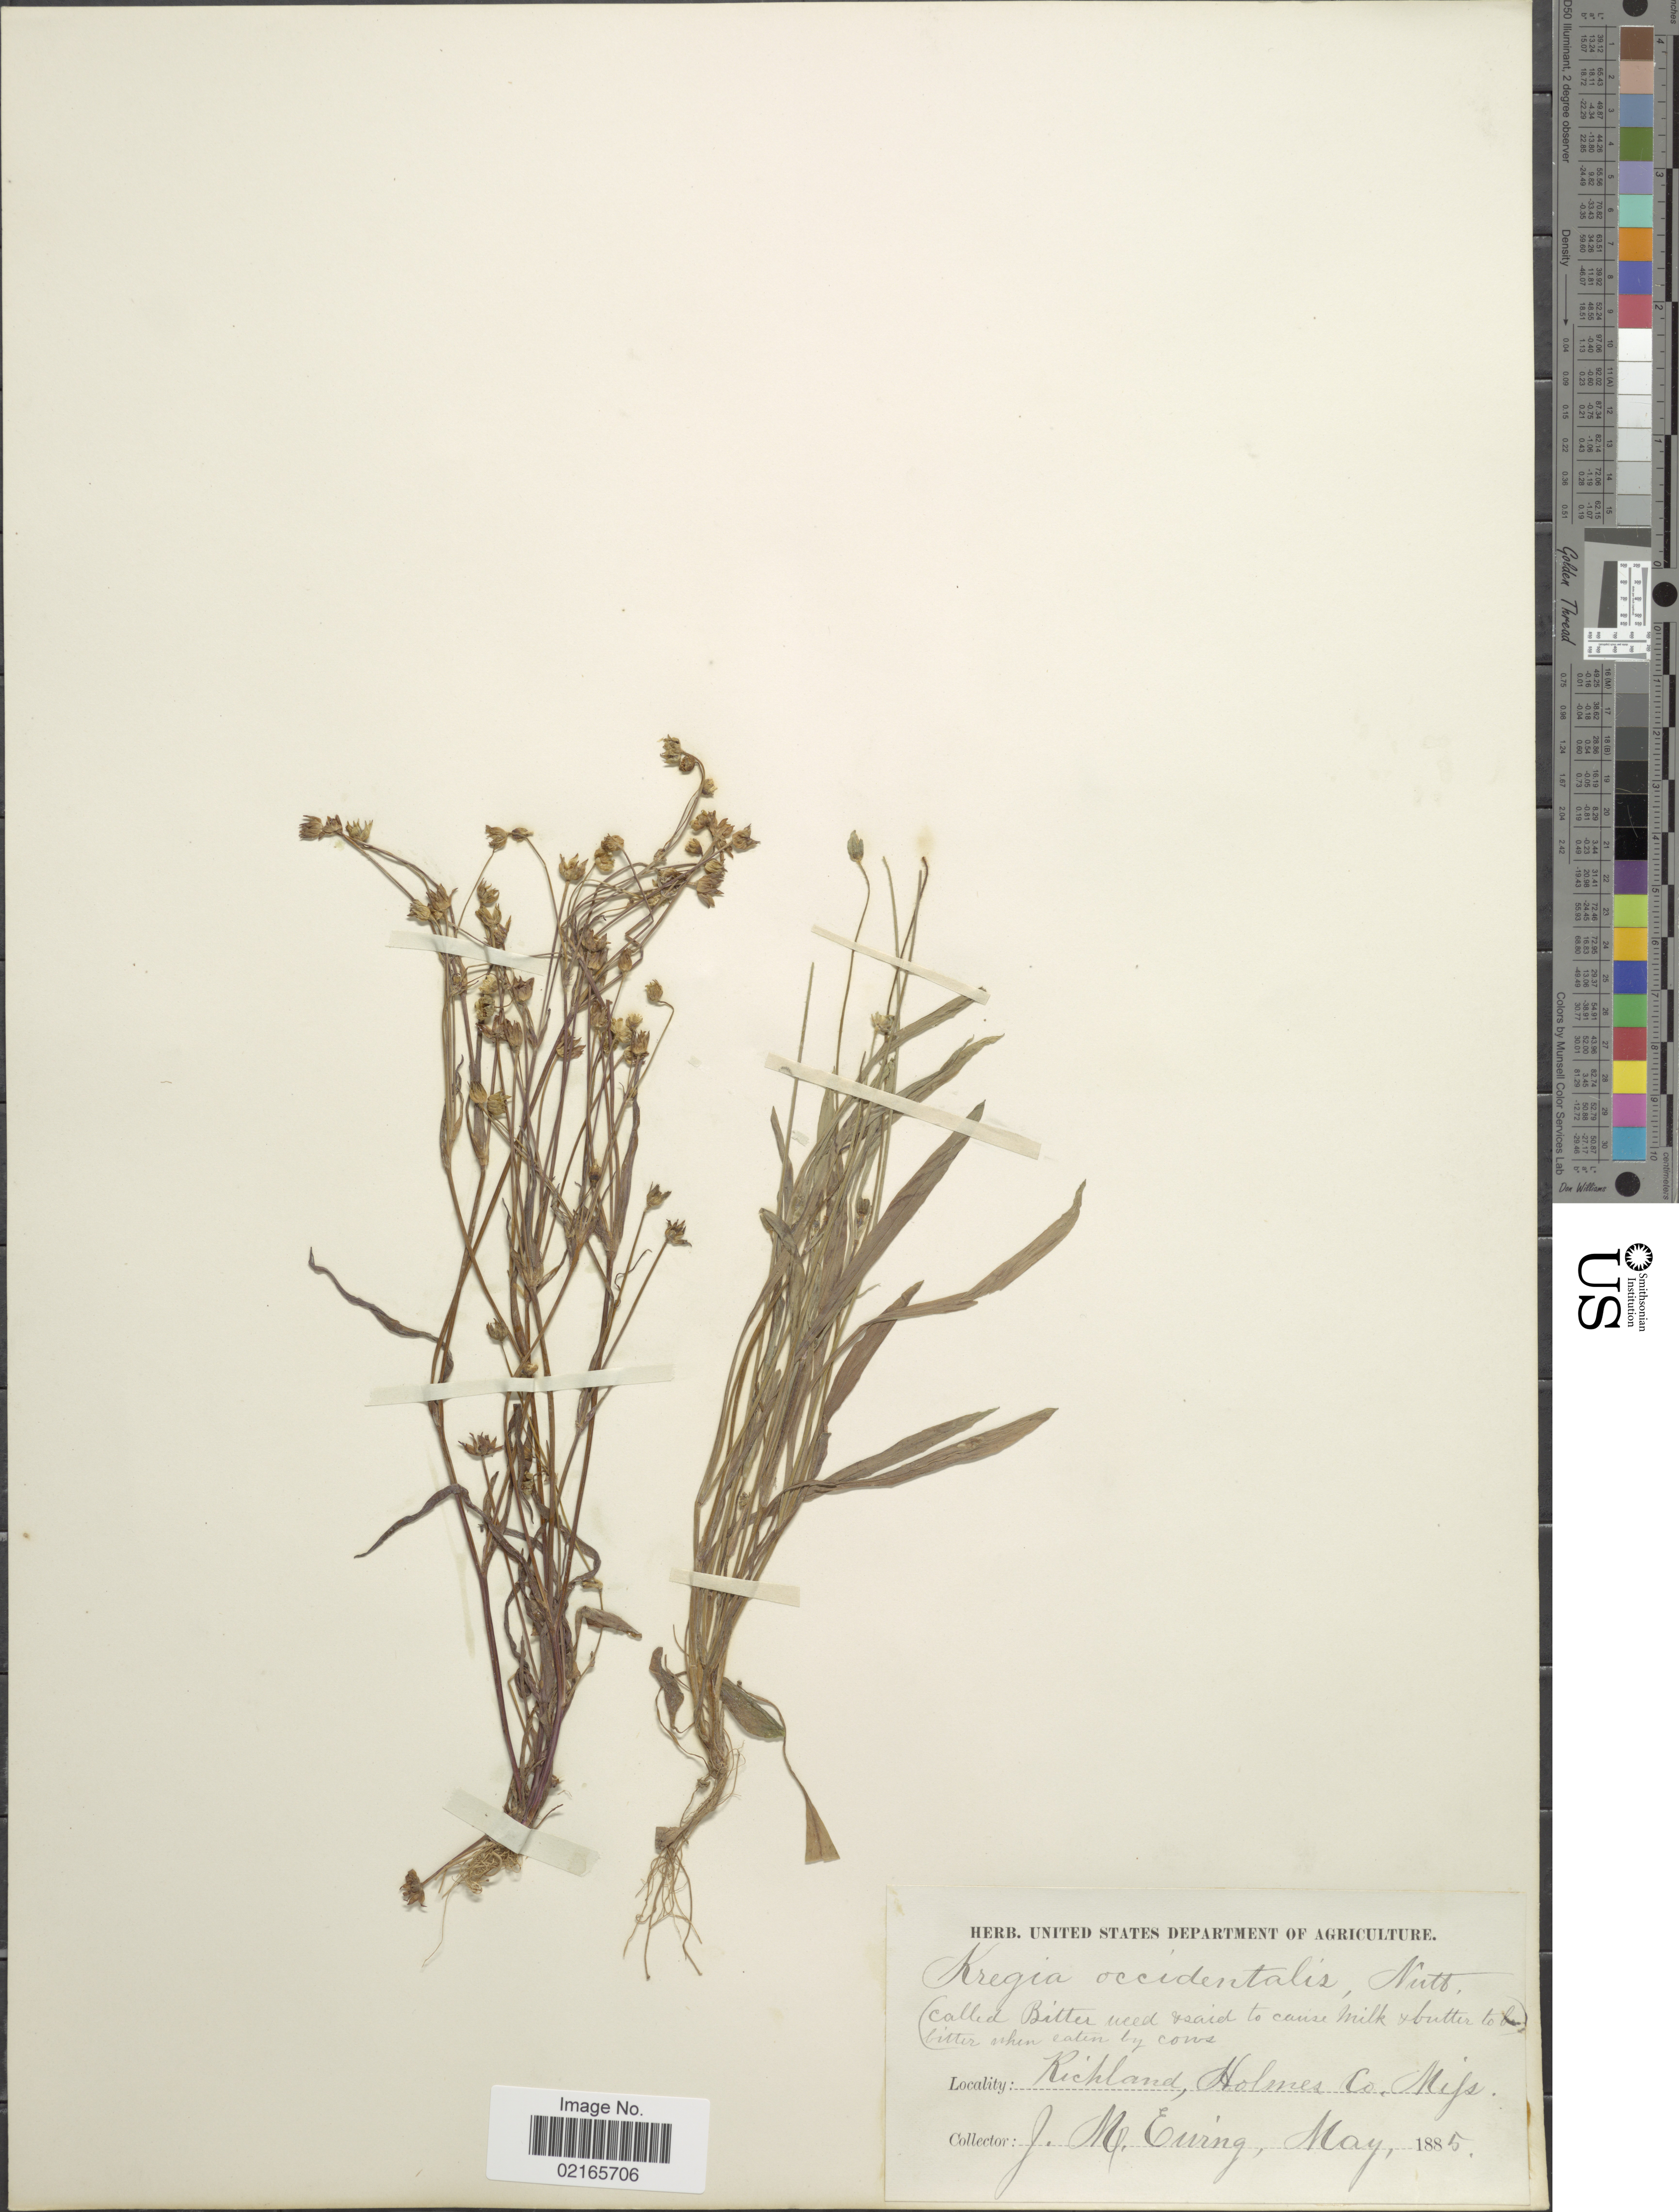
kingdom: Plantae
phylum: Tracheophyta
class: Magnoliopsida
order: Asterales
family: Asteraceae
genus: Krigia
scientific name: Krigia oppositifolia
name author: Raf.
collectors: J. Ewing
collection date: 1885-05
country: United States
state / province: Mississippi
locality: Richland, Holmes Co.